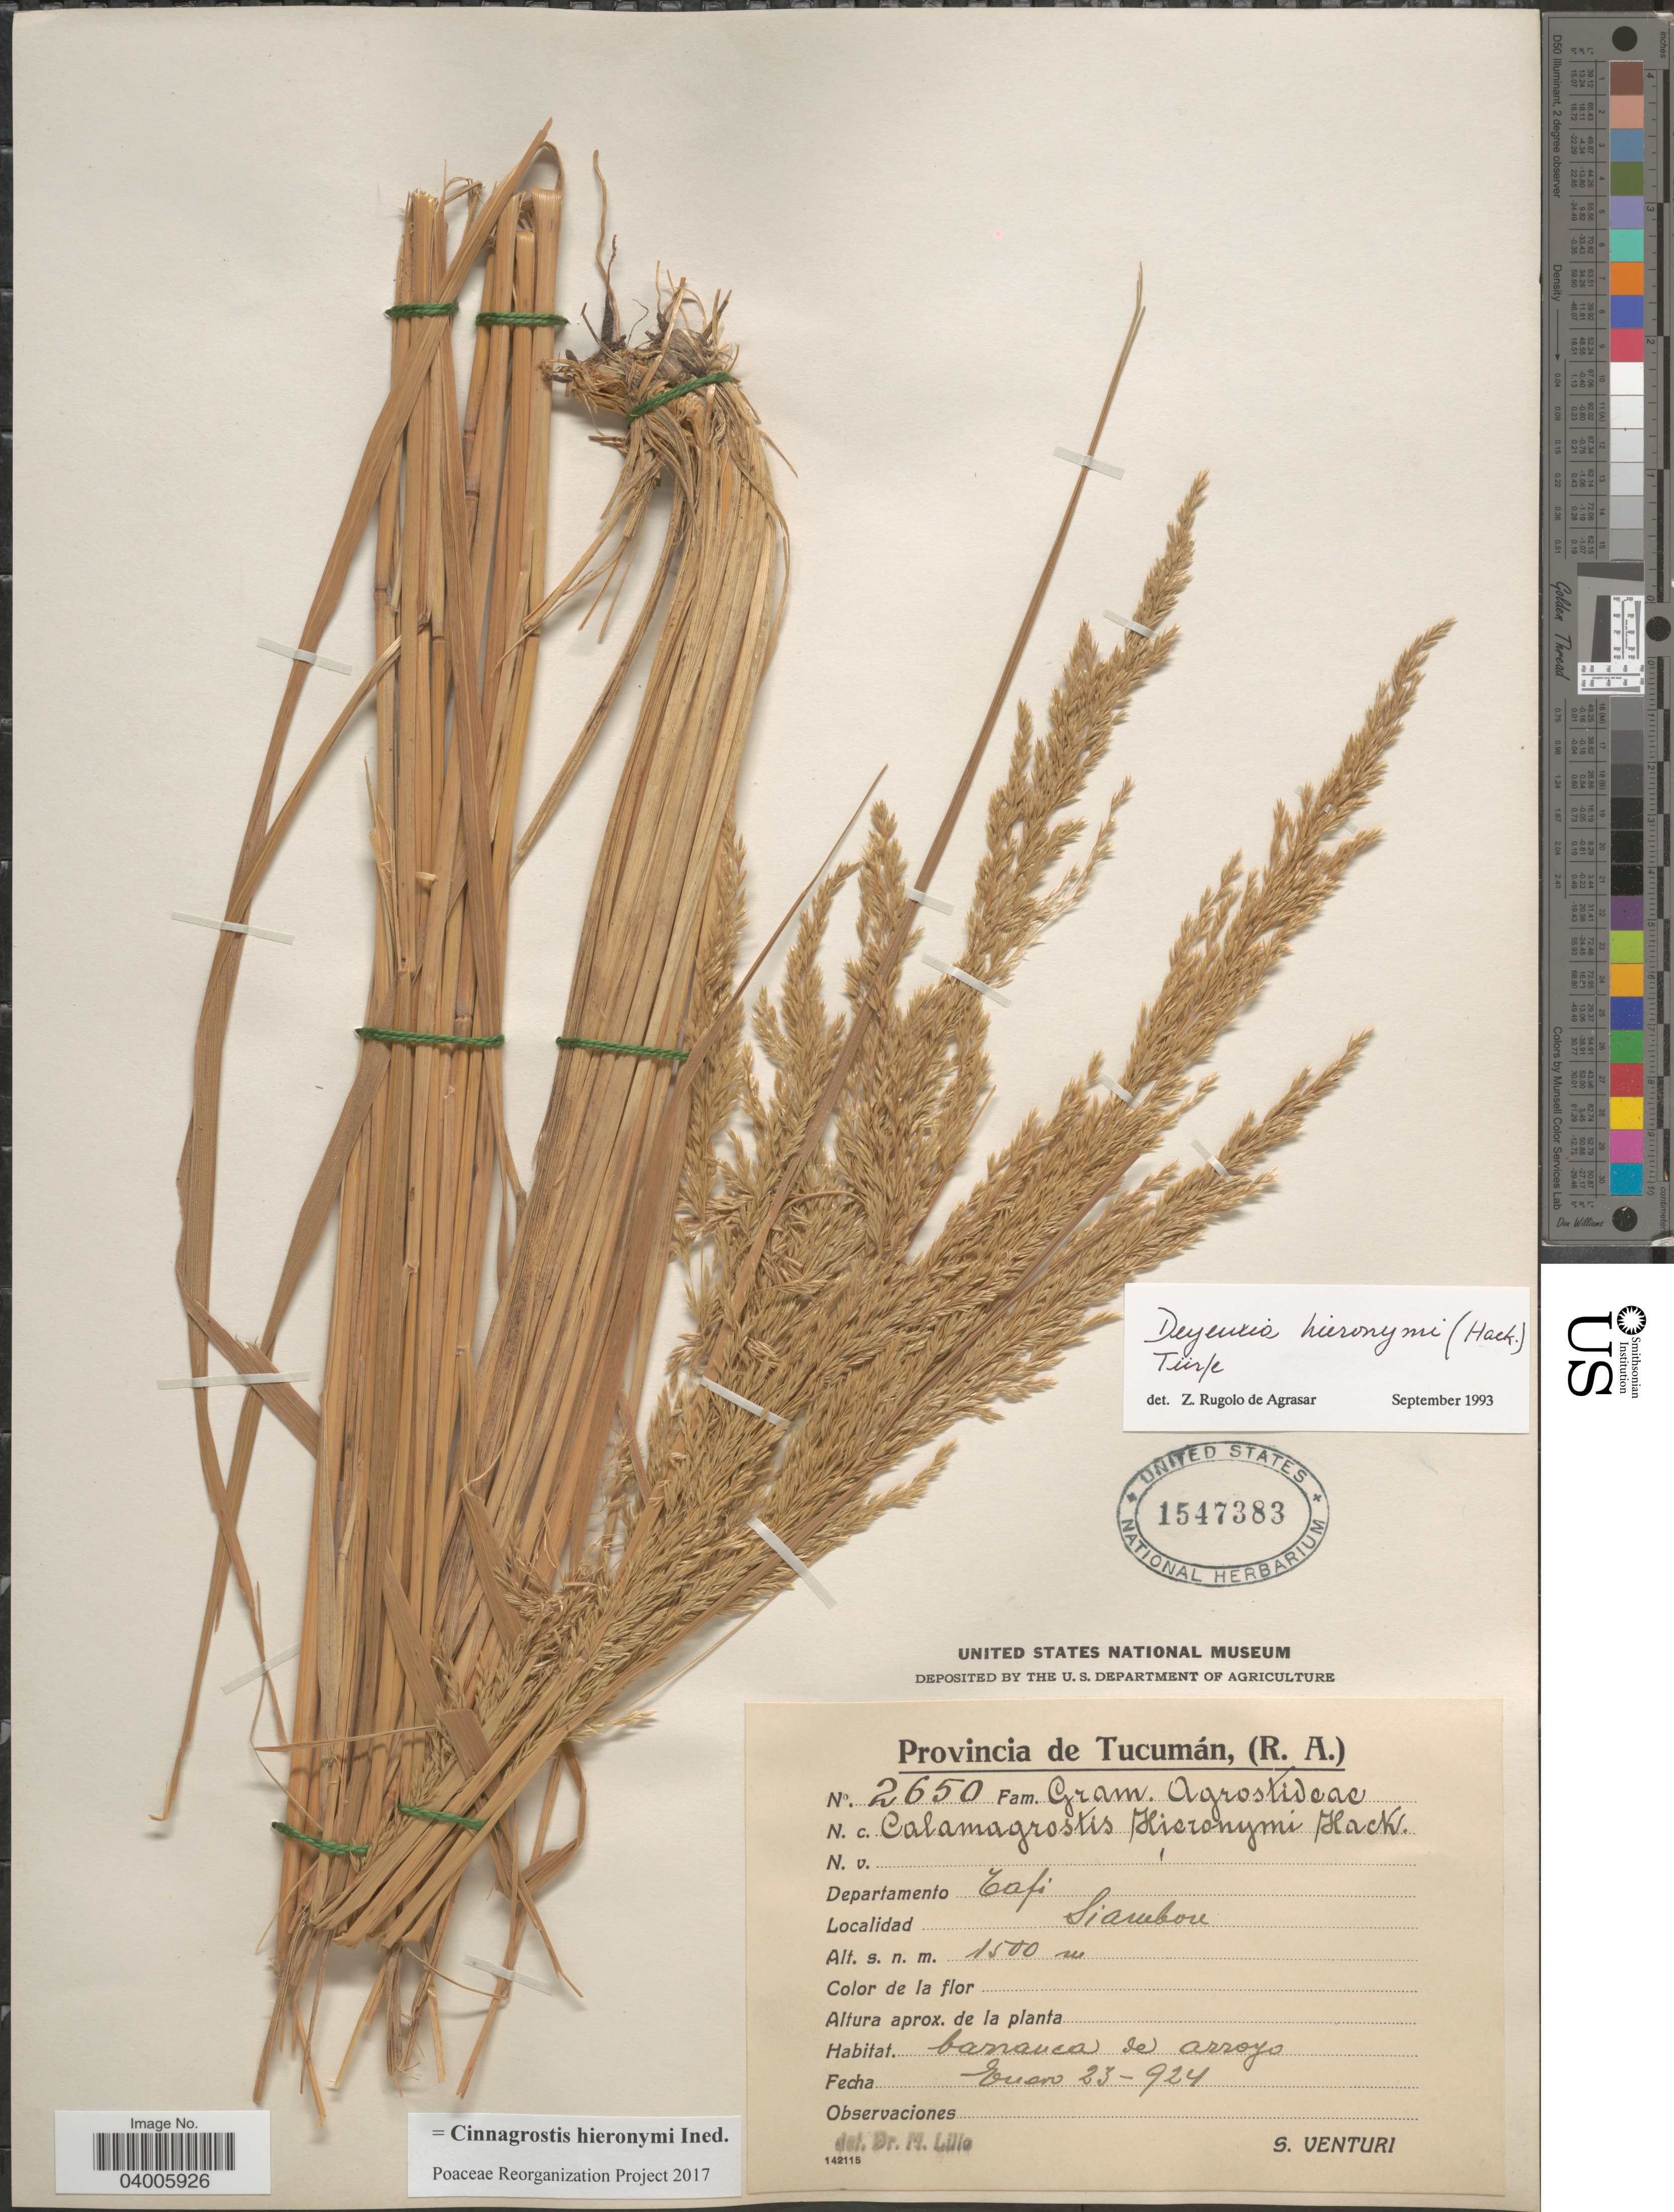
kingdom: Plantae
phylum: Tracheophyta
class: Liliopsida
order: Poales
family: Poaceae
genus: Cinnagrostis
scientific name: Cinnagrostis hieronymi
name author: (Hack.) P.M. Peterson et al.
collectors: S. Venturi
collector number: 2650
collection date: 1924-01-23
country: Argentina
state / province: Tucuman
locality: Departamento Tafí. Siambon.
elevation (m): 1500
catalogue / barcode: US 1547383